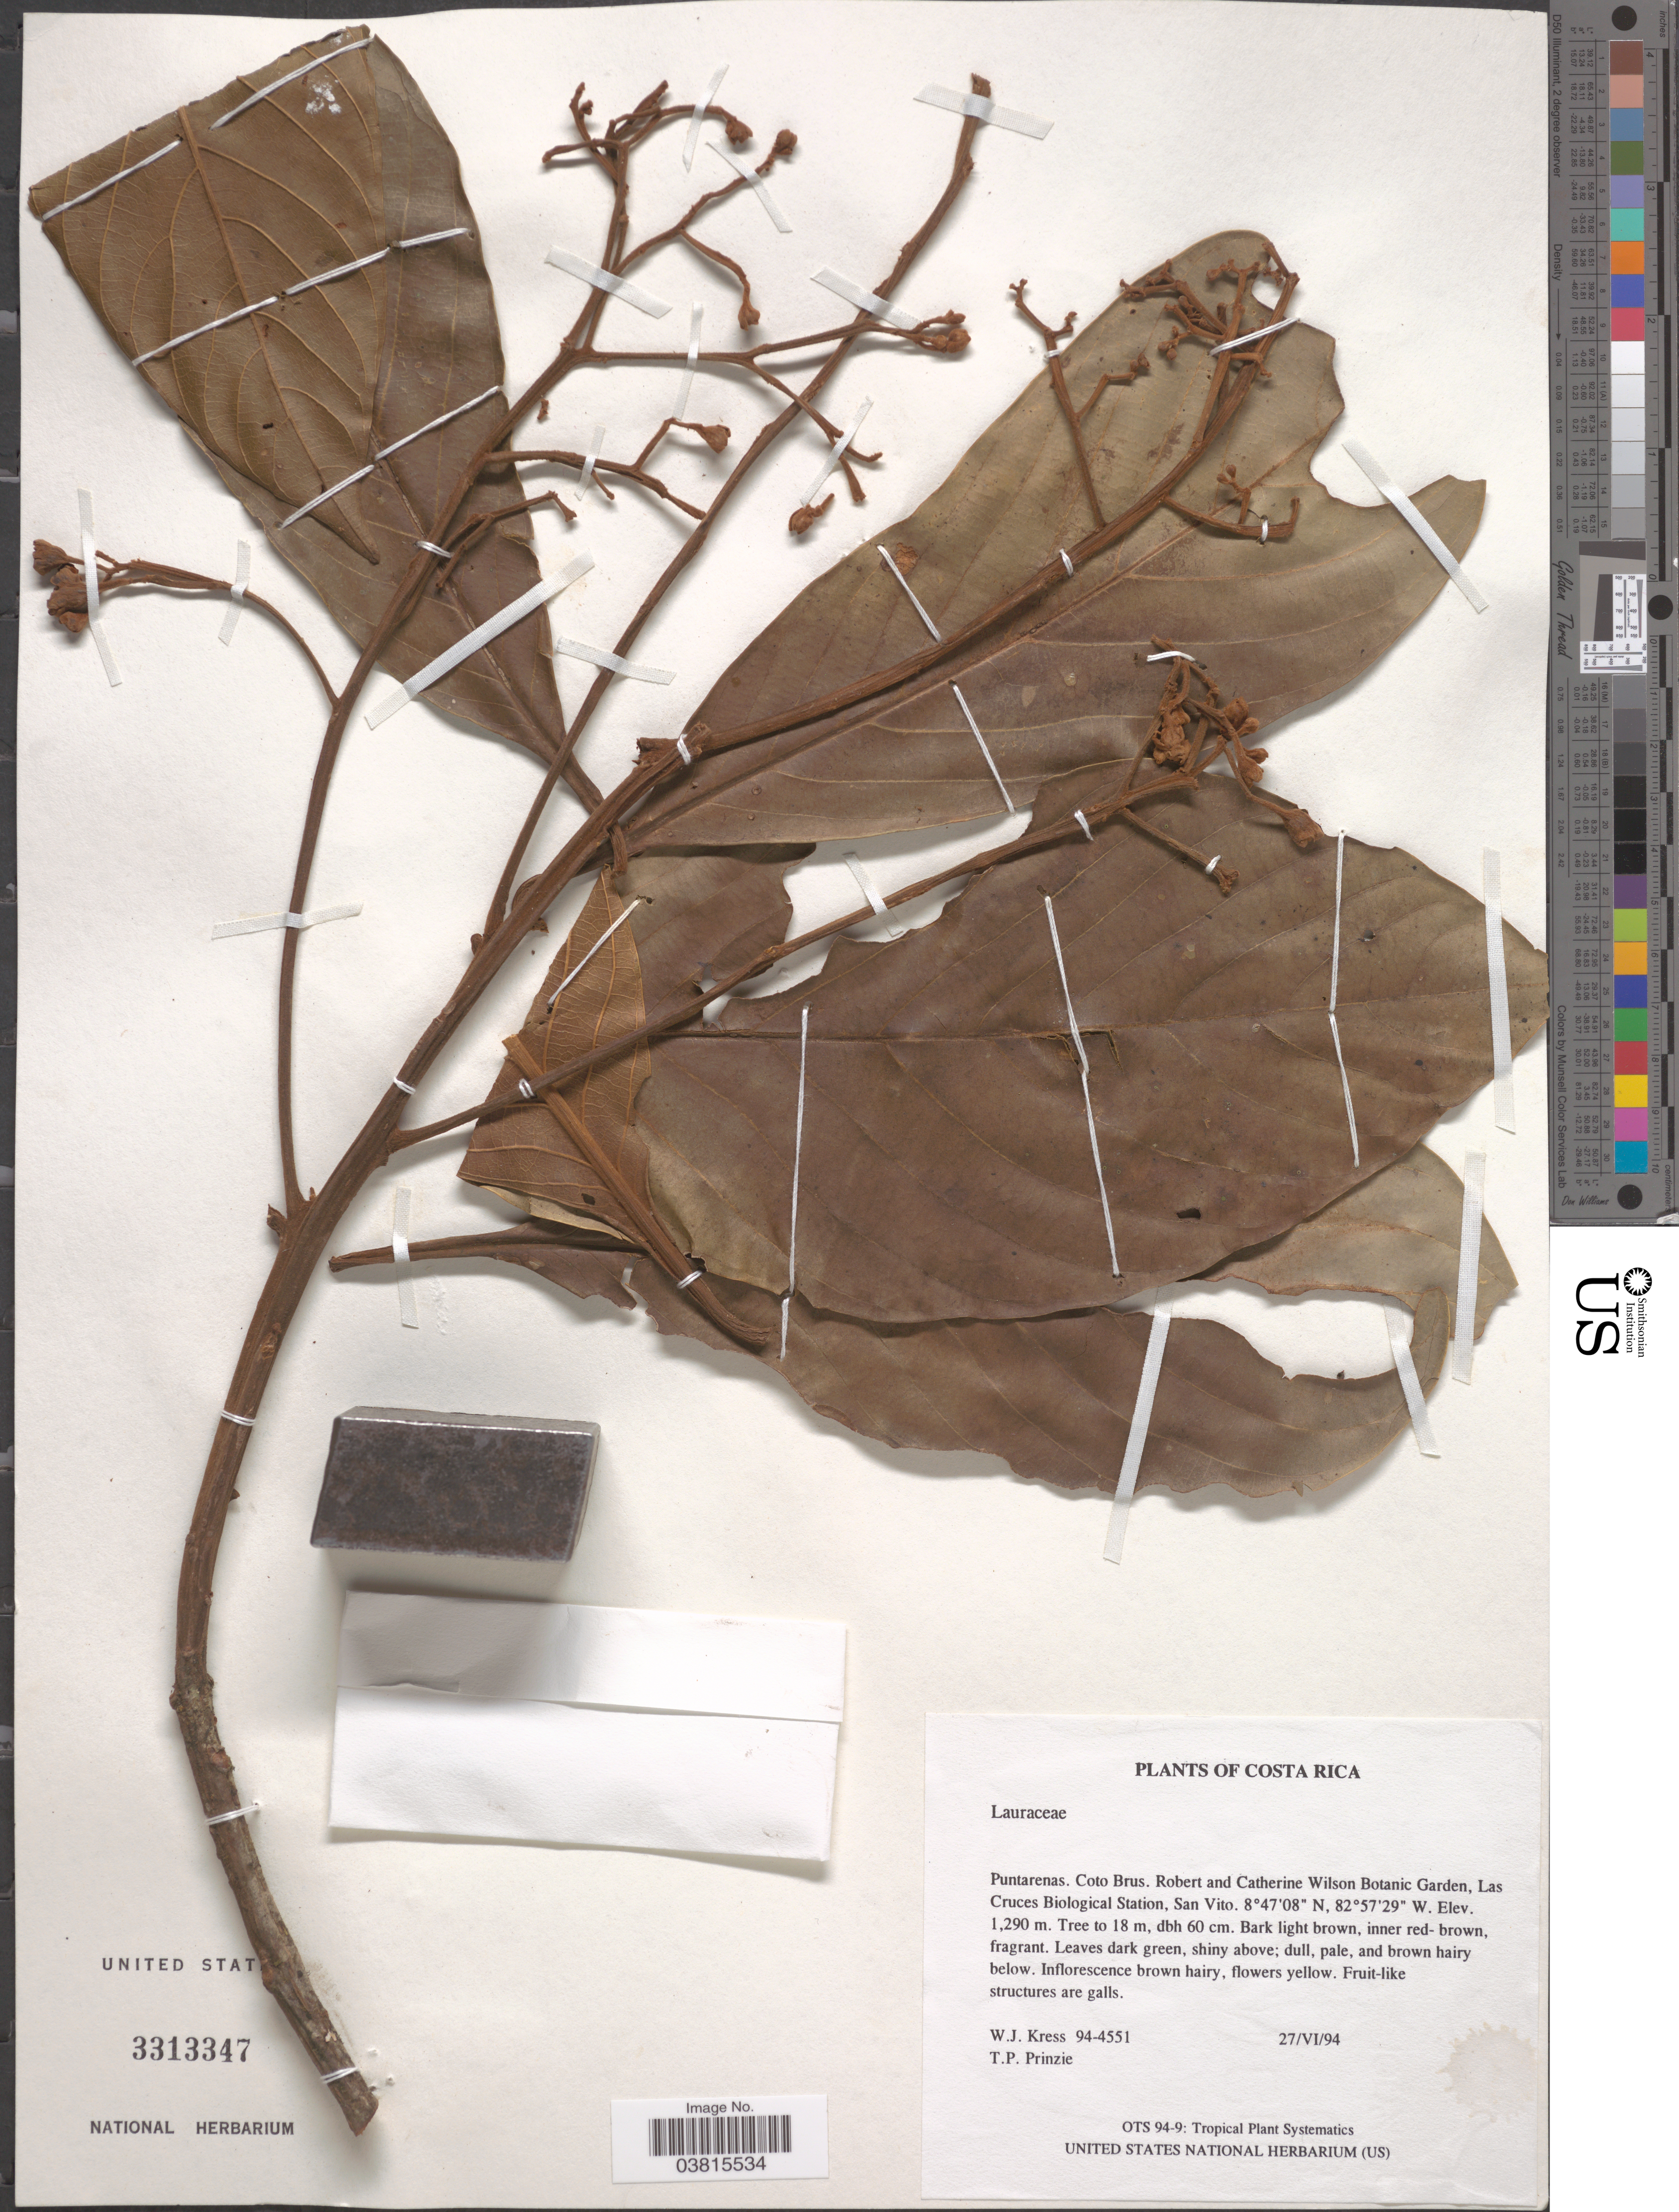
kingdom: Plantae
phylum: Tracheophyta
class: Magnoliopsida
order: Laurales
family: Lauraceae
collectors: W. J. Kress & T. Prinzie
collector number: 94-4551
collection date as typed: Transcribed d/m/y: 27/6/94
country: Costa Rica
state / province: Puntarenas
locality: Coto Brus. Robert and Catherine Wilson Botanic Garden, Las Cruces Biological Station, San Vito.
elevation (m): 1290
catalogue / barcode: US 3313347